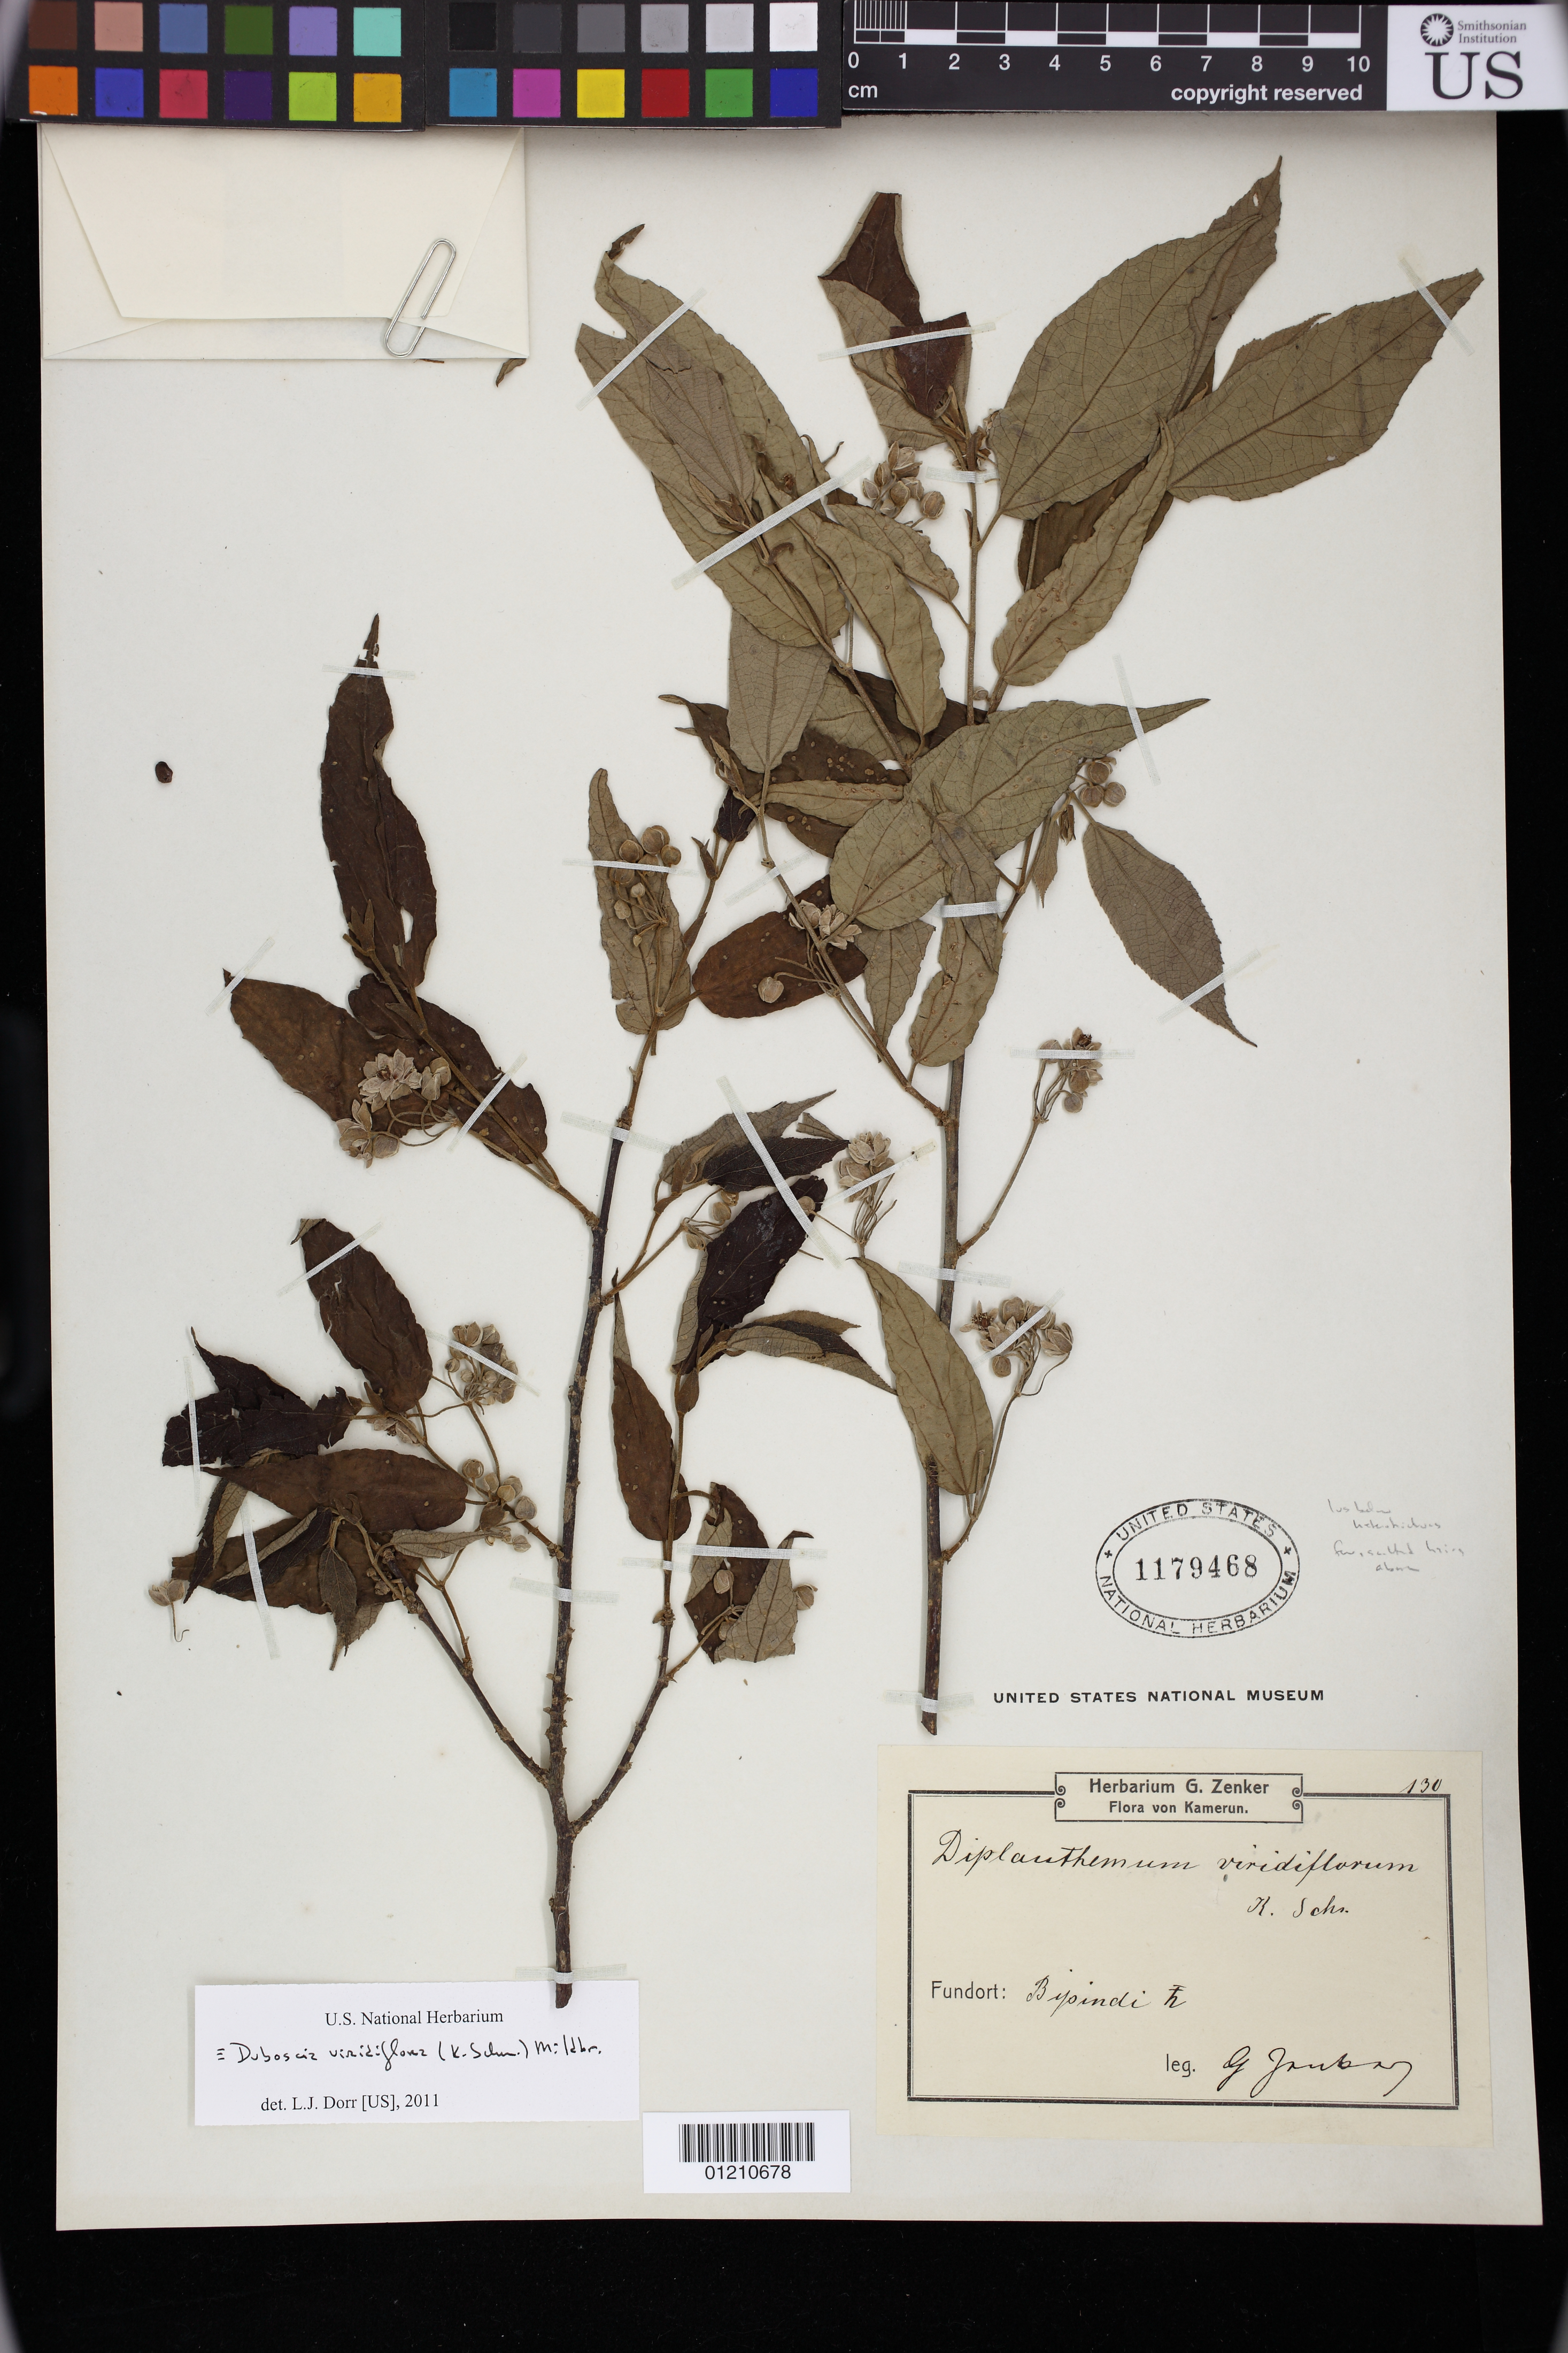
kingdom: Plantae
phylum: Tracheophyta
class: Magnoliopsida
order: Malvales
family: Malvaceae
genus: Duboscia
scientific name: Duboscia viridiflora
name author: (K. Schum.) Mildb.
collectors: G. A. Zenker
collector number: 130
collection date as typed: May 1903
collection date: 1903-05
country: Cameroon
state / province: Sud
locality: Bipindi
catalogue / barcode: US 1179468